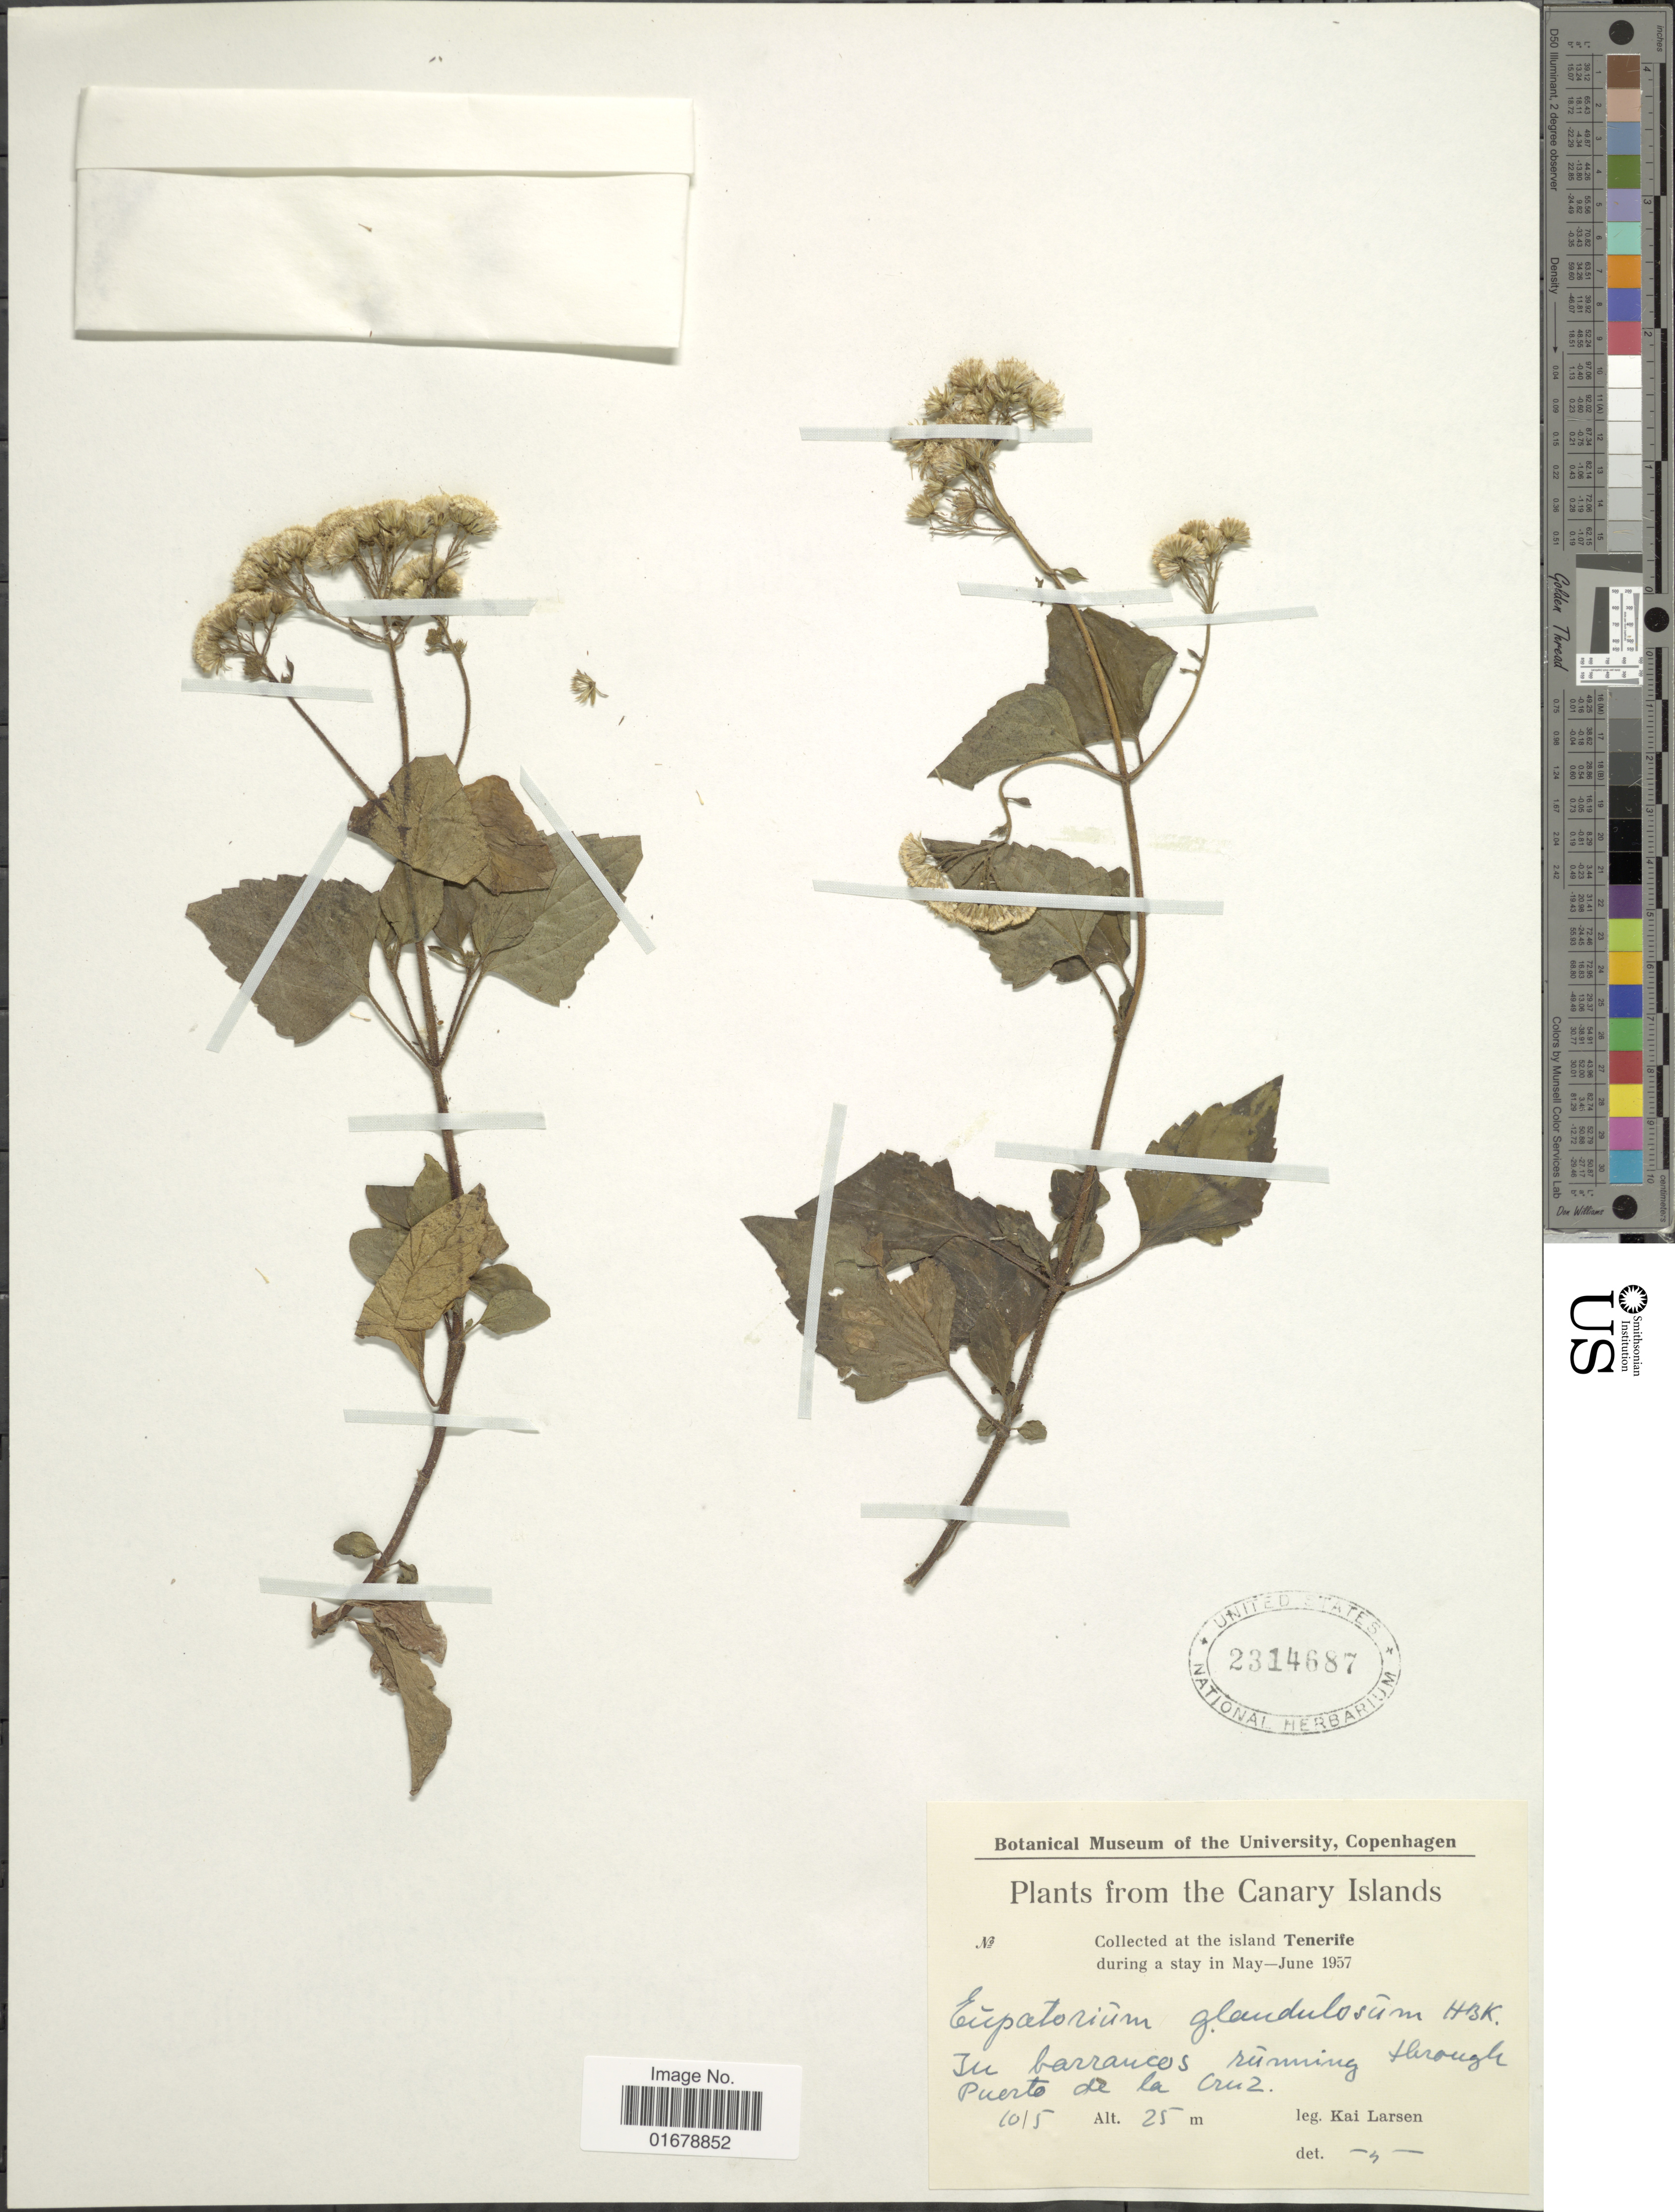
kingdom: Plantae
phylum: Tracheophyta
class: Magnoliopsida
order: Asterales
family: Asteraceae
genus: Ageratina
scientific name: Ageratina adenophora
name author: (Spreng.) R.M. King & H. Rob.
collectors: K. Larsen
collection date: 1957-05-10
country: Spain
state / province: Canarias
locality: The Canary Islands. At the island Canarias. in barrancas running through Puerto de la Cruz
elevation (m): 25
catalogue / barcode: US 2314687